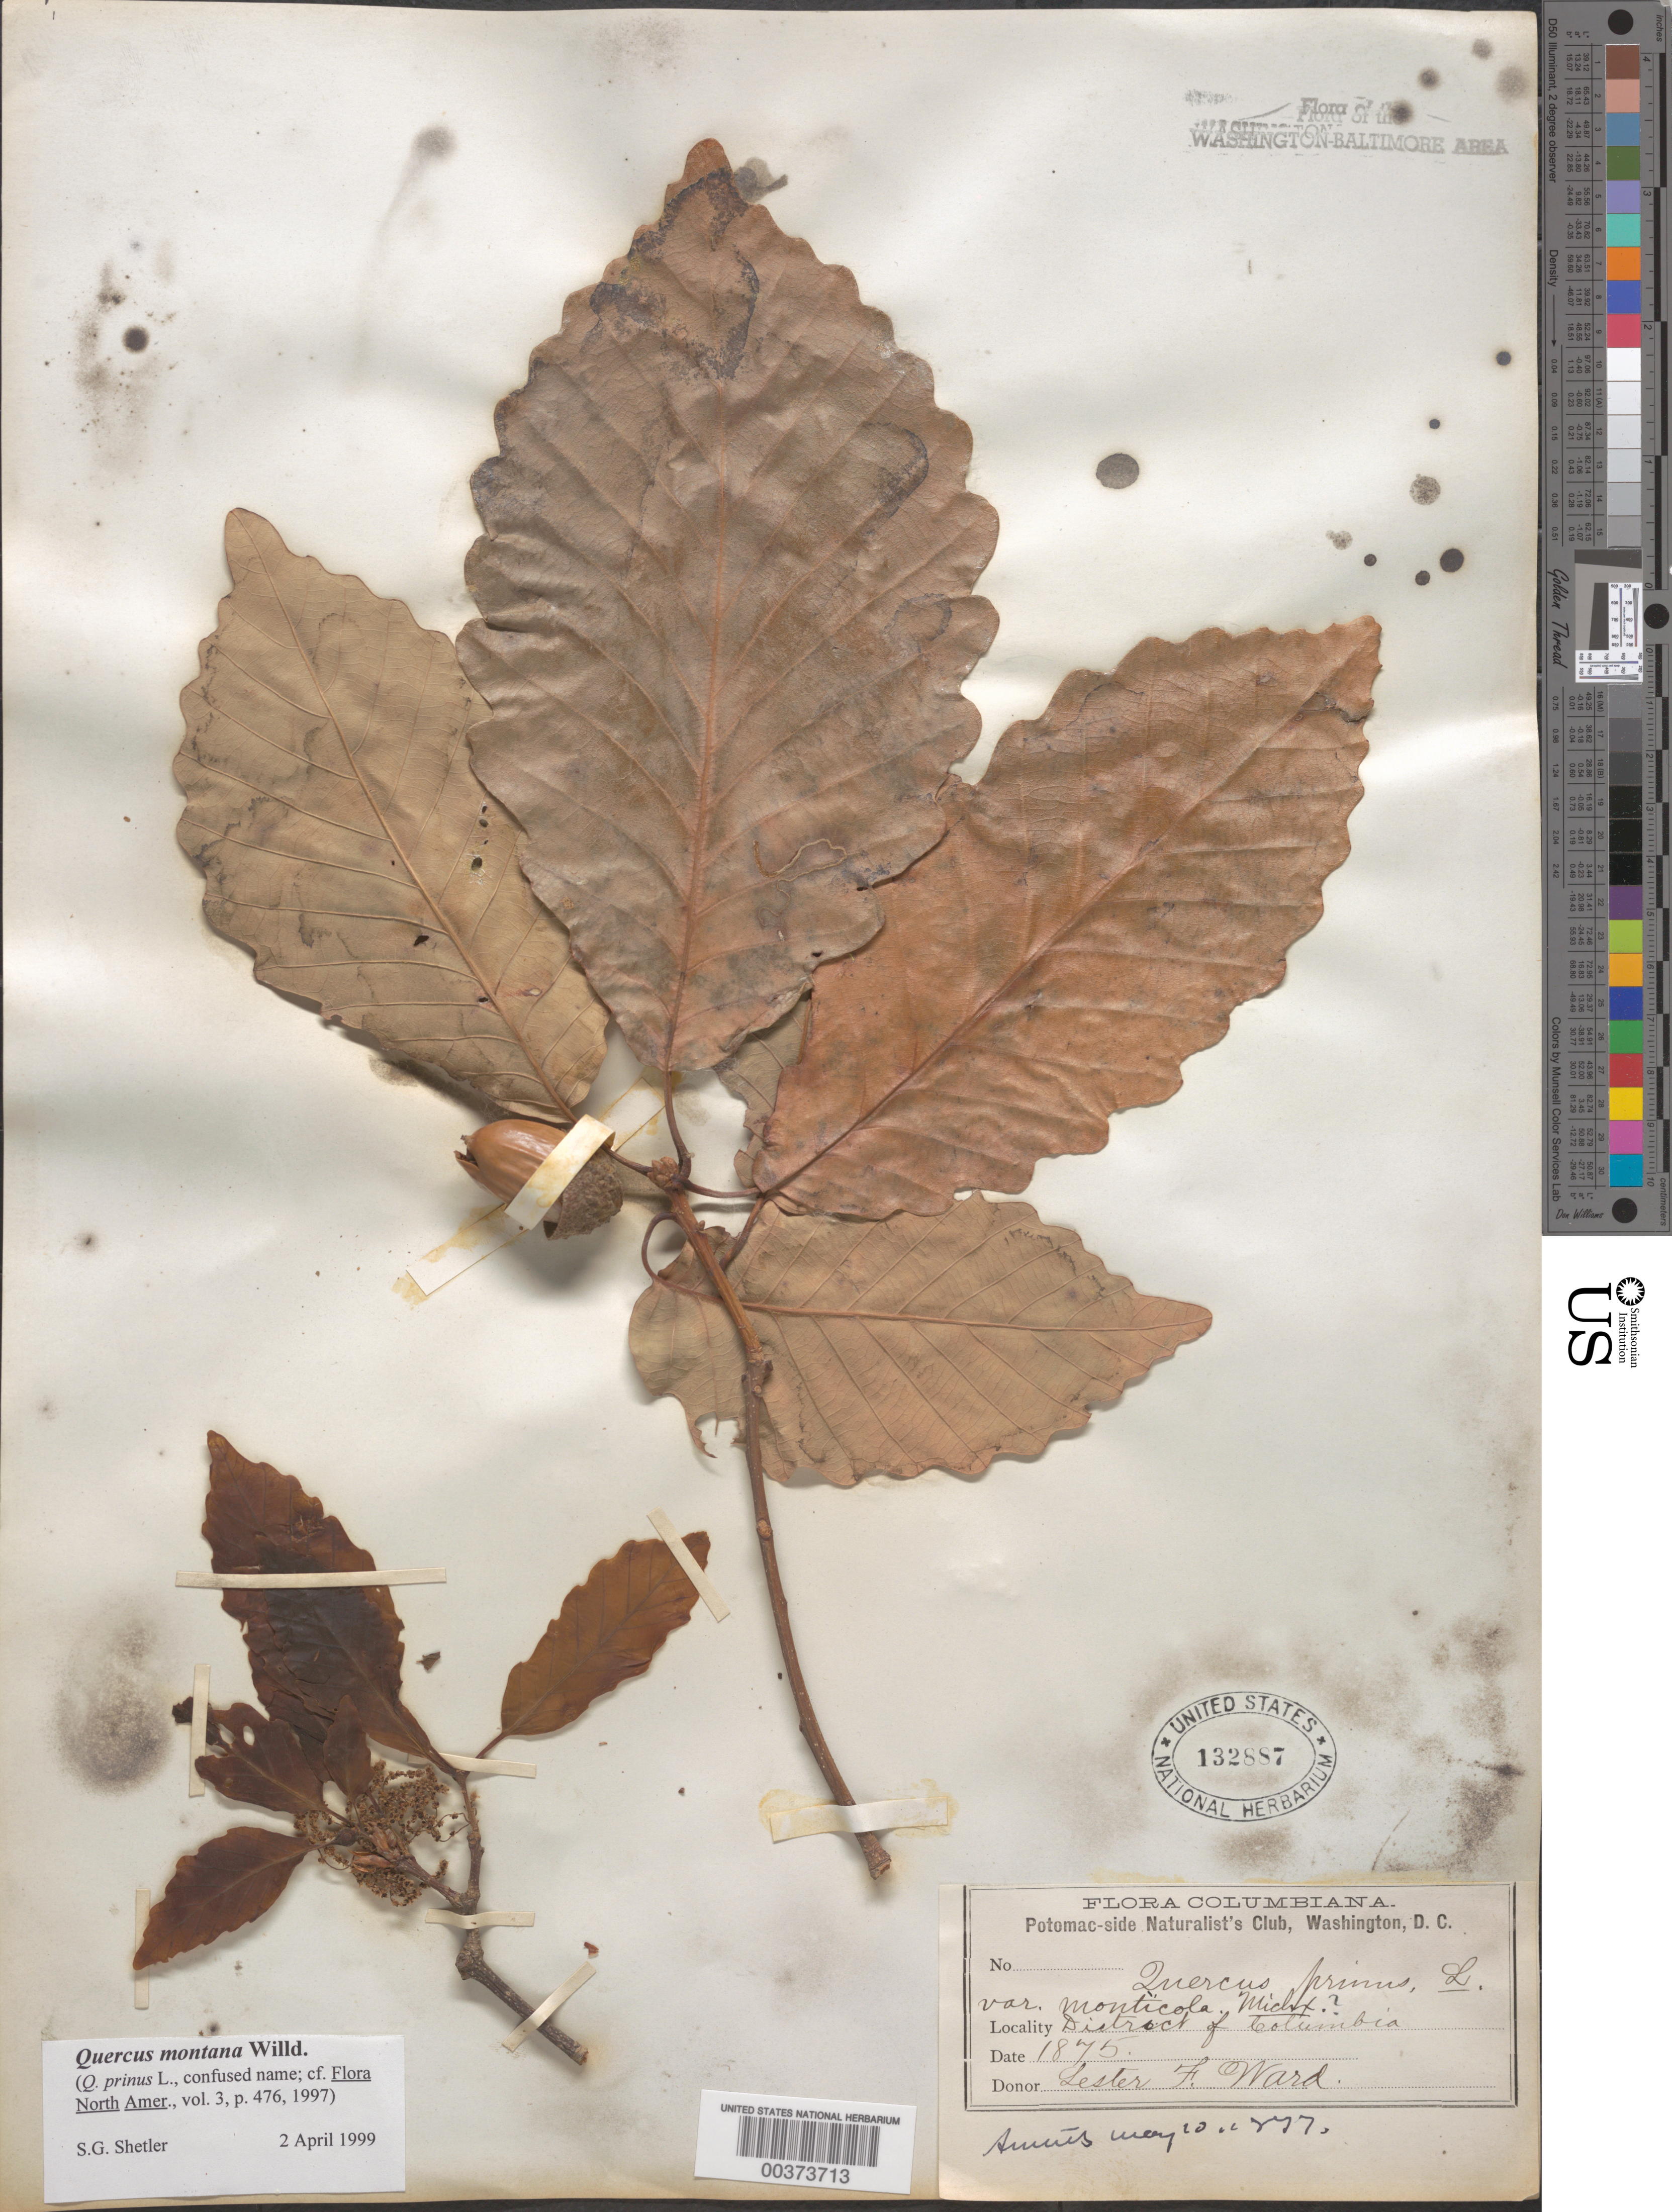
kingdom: Plantae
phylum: Tracheophyta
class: Magnoliopsida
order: Fagales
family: Fagaceae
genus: Quercus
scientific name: Quercus montana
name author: Willd.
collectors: L. F. Ward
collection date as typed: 20 May 1877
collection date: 1877-05-20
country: United States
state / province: District of Columbia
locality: Washington DC area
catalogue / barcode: US 132887